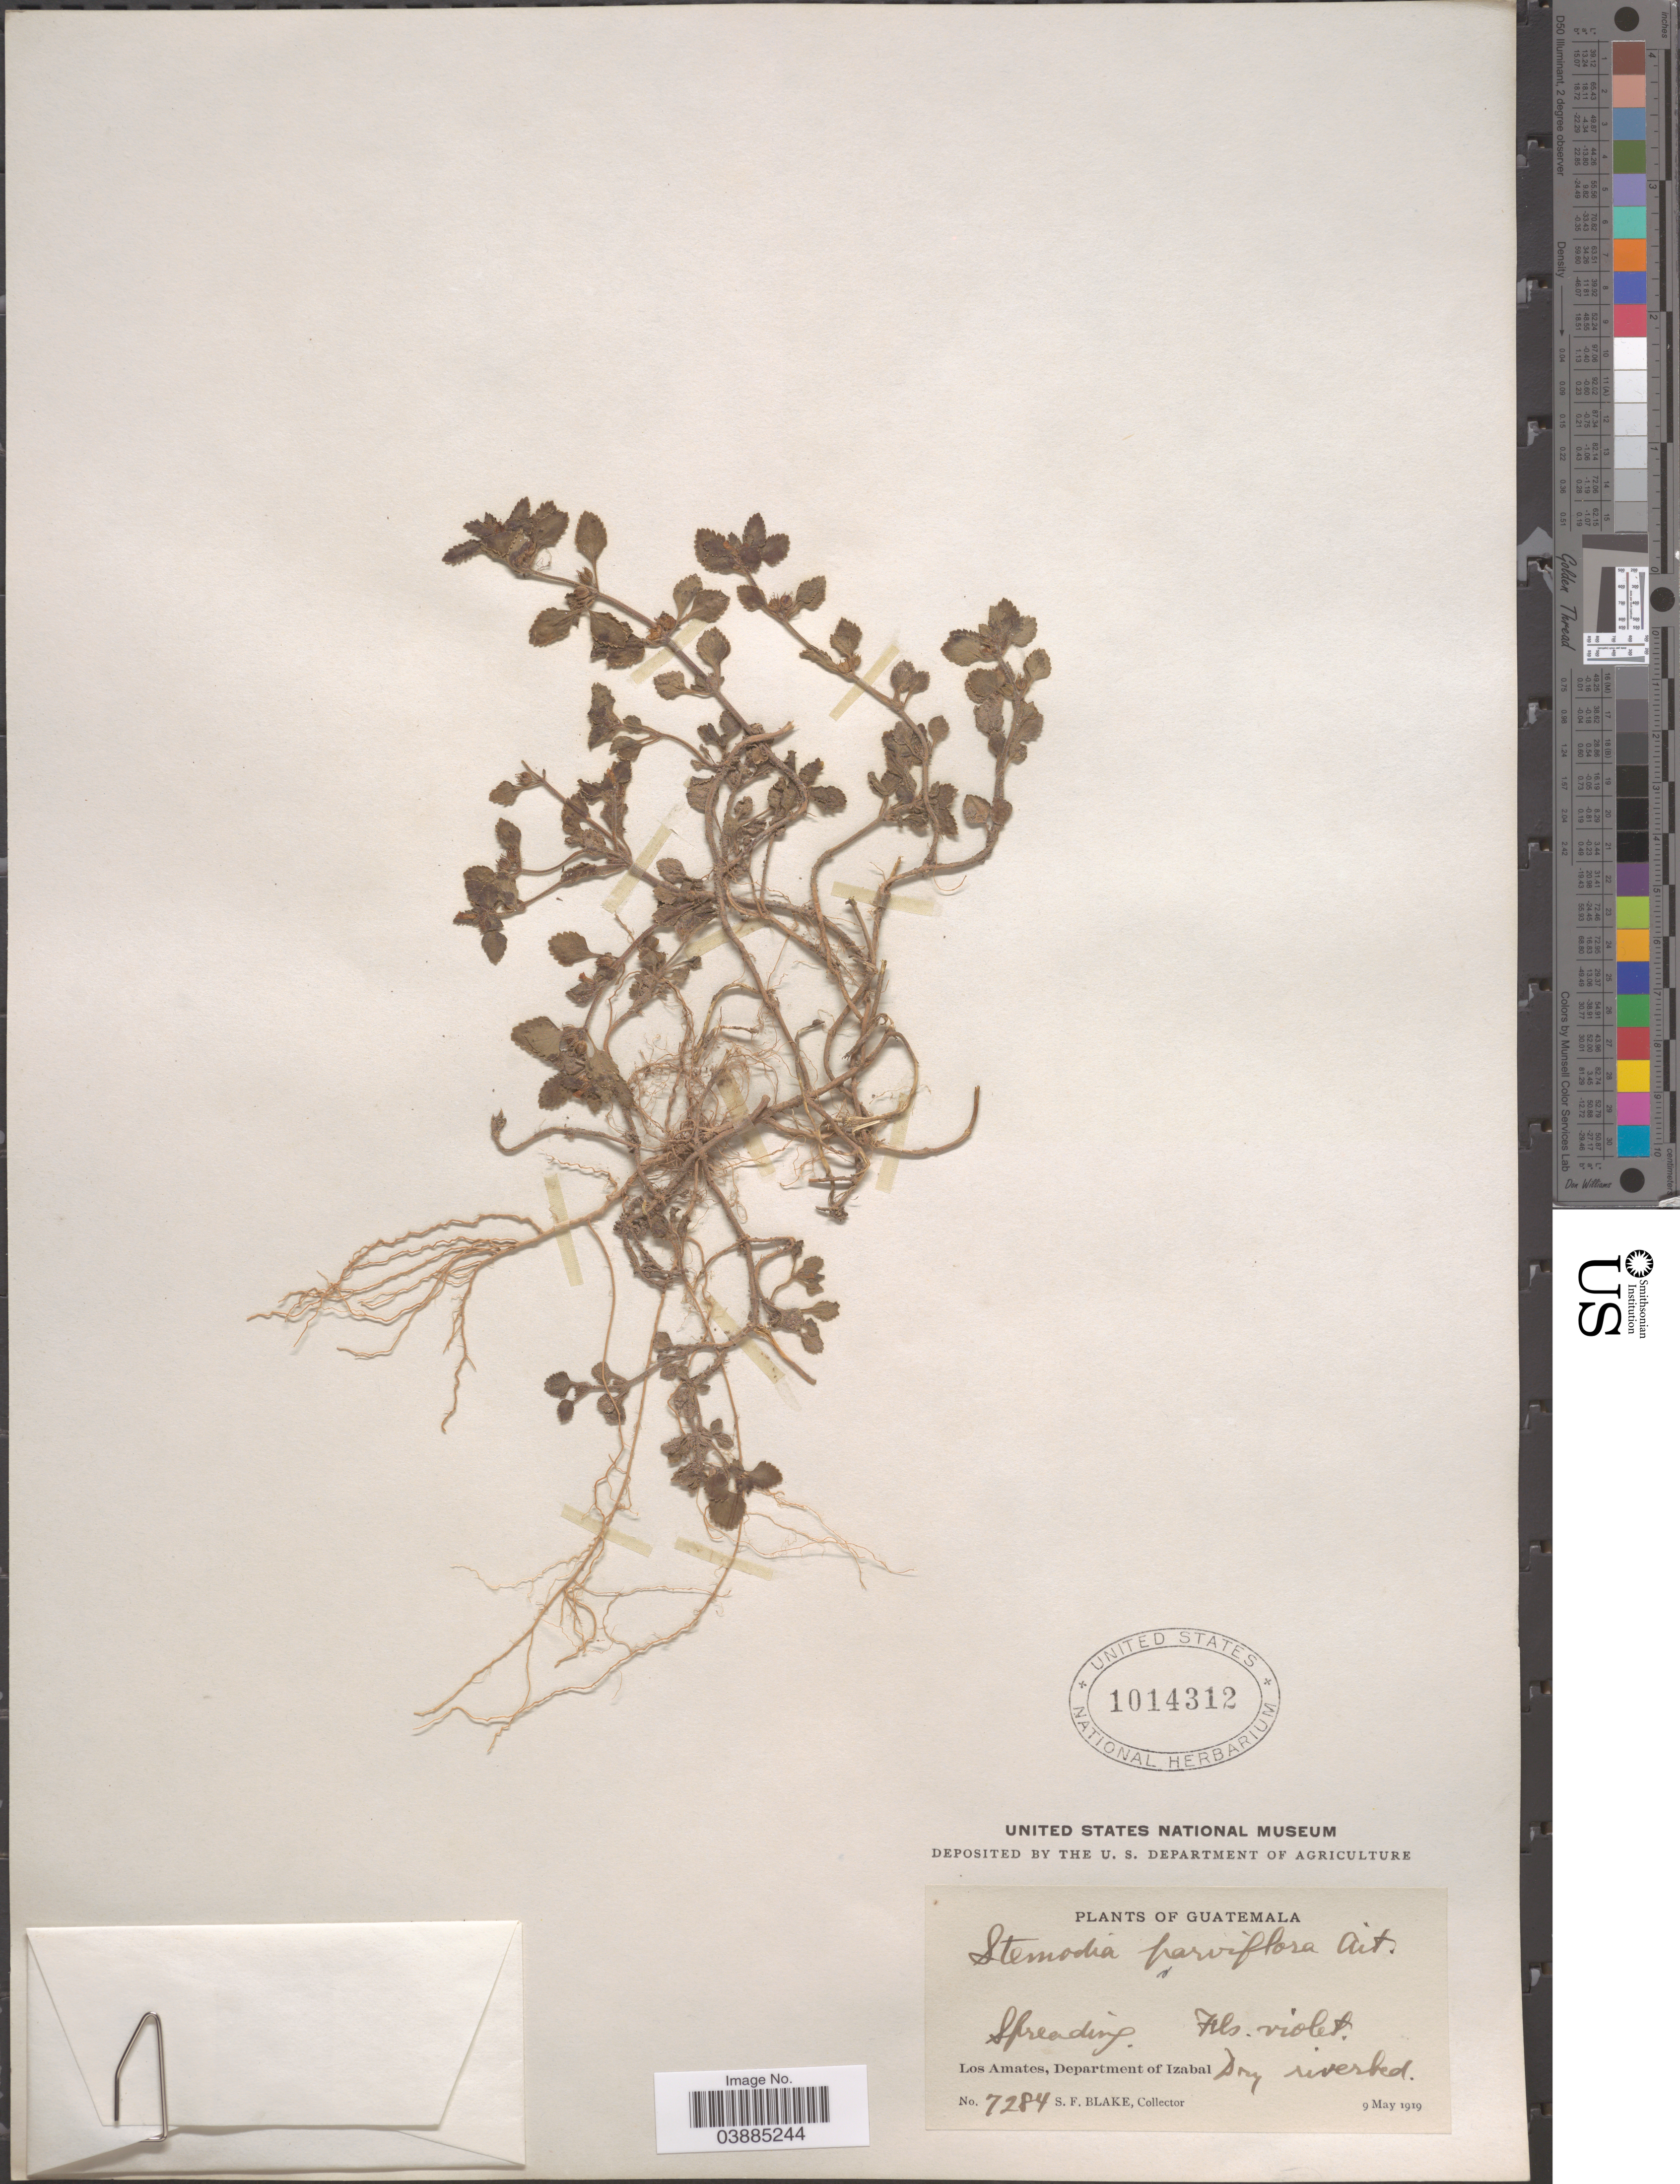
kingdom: Plantae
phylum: Tracheophyta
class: Magnoliopsida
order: Lamiales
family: Plantaginaceae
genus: Stemodia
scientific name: Stemodia parviflora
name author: W.T. Aiton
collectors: S. Blake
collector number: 7284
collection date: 1919-05-09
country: Guatemala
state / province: Izabal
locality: Los Amates, Department of Izabal.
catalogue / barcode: US 1014312